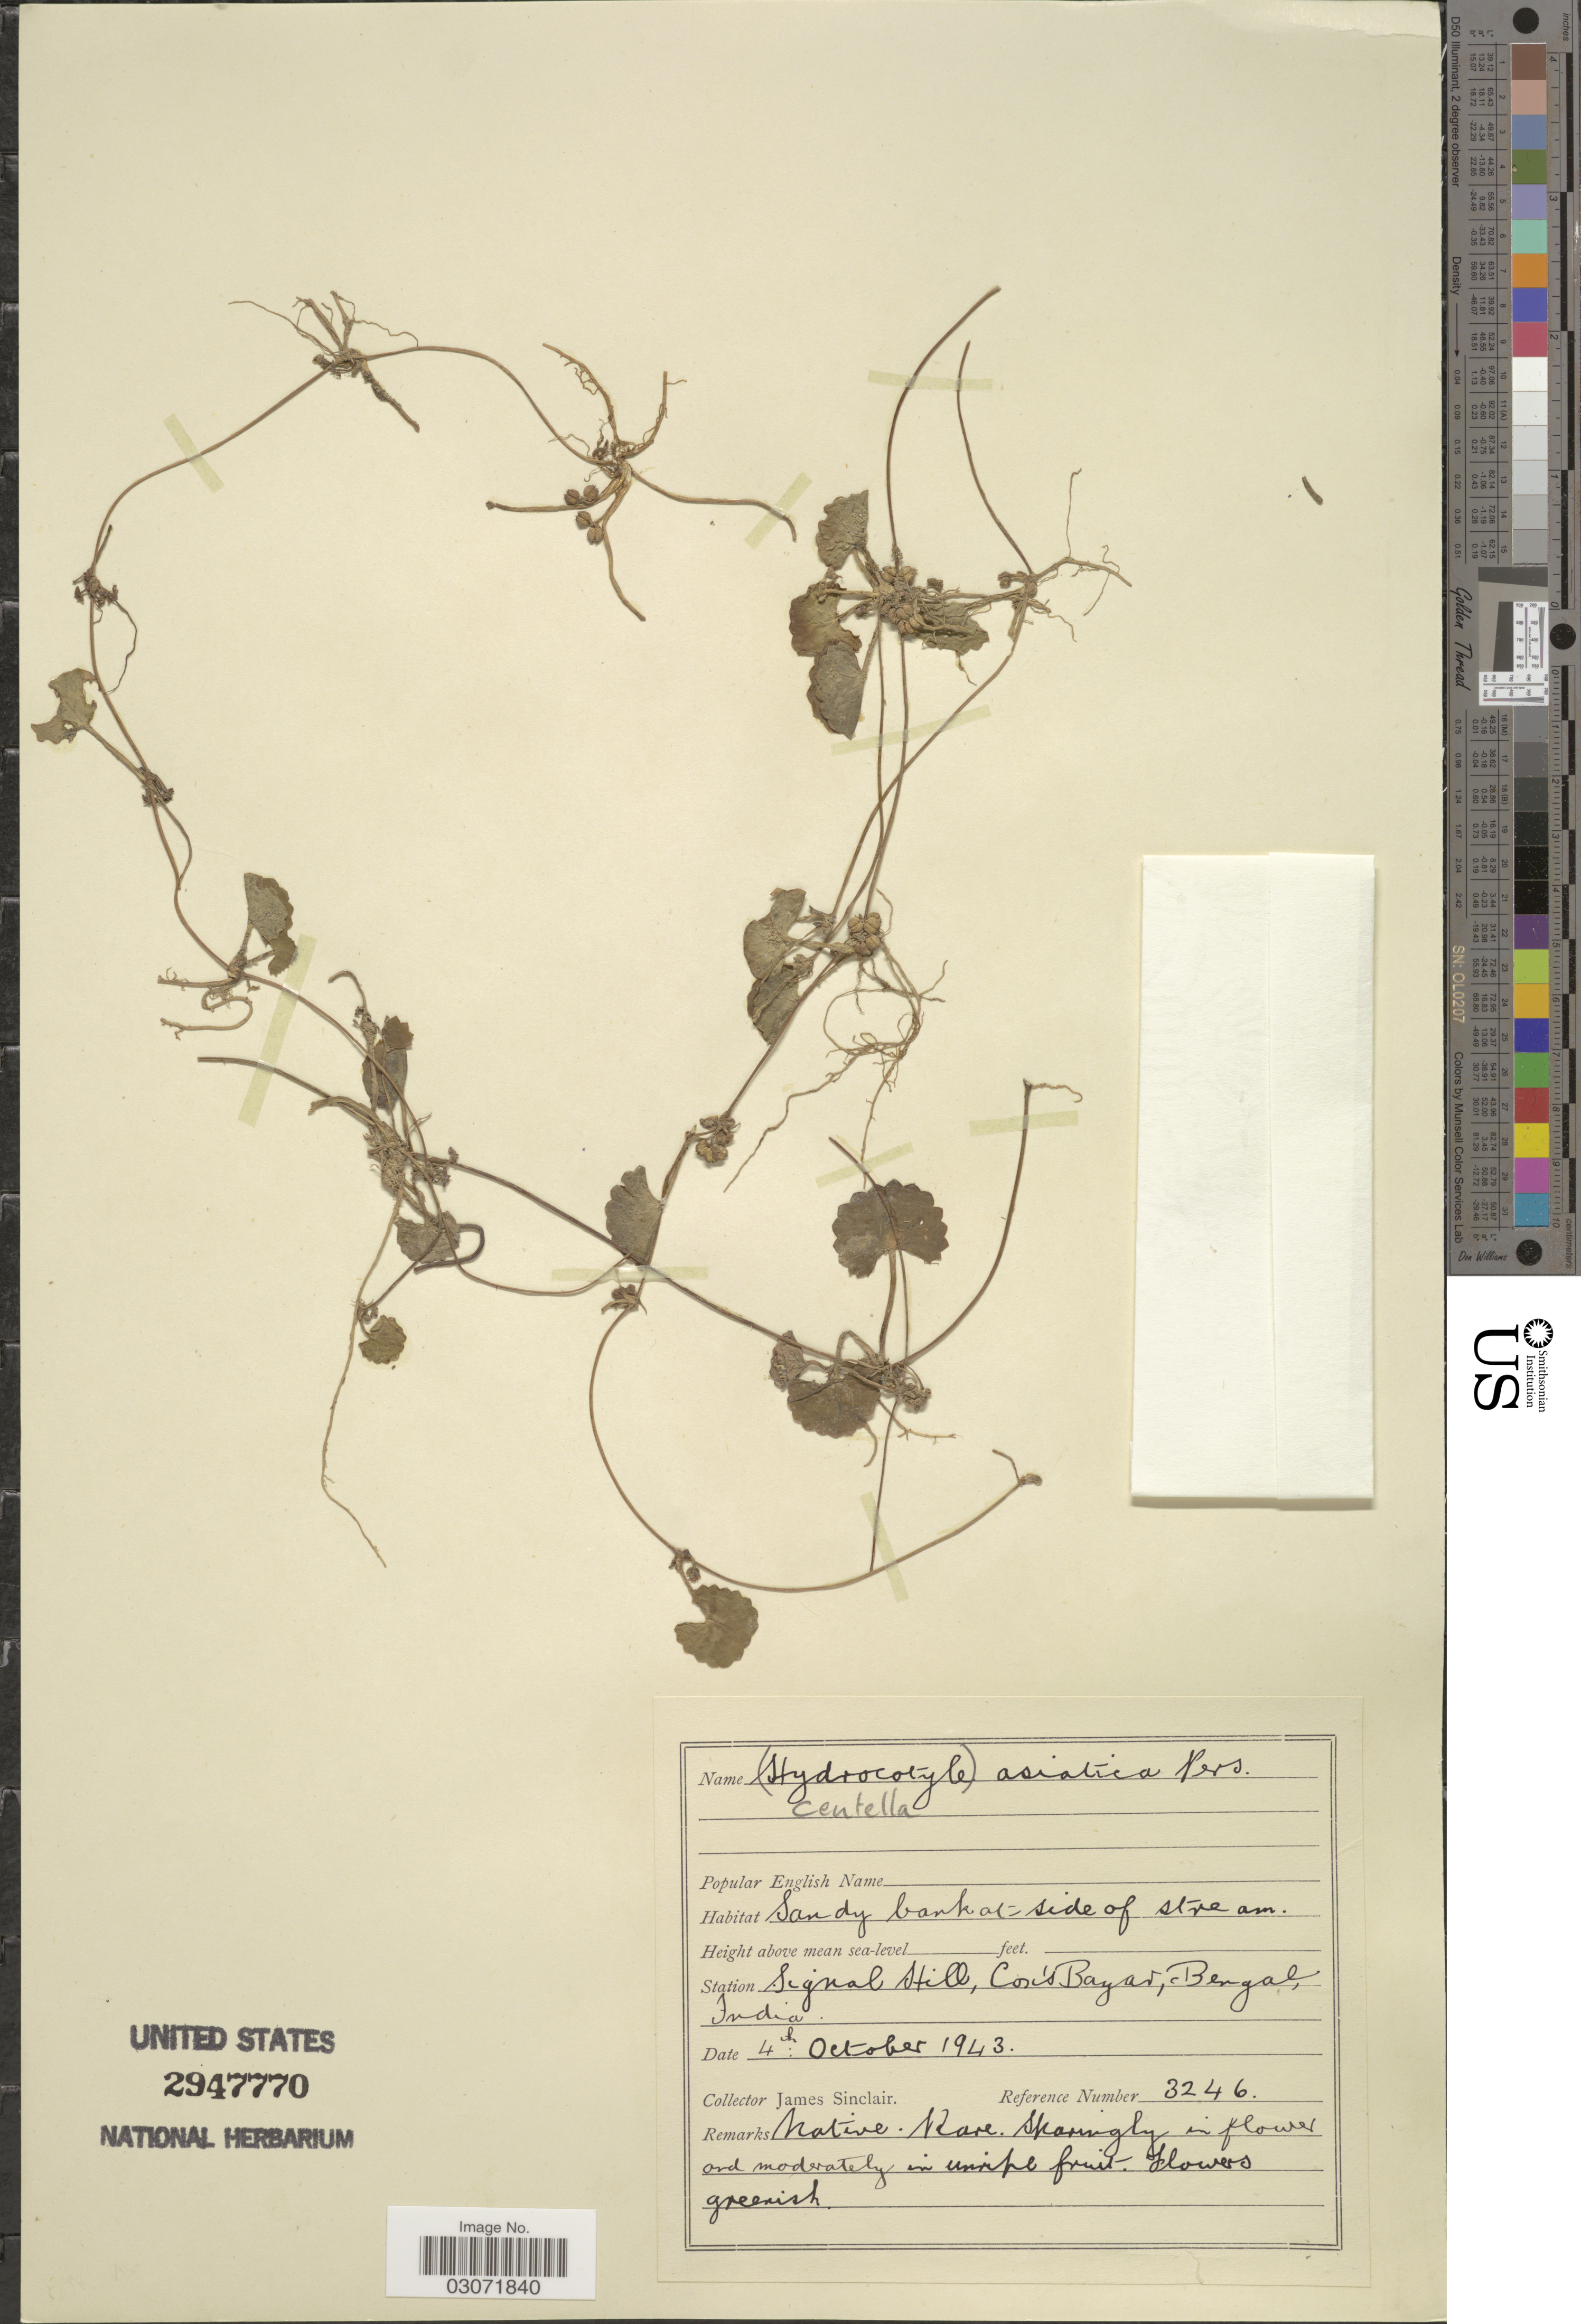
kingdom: Plantae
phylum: Tracheophyta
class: Magnoliopsida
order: Apiales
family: Apiaceae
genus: Centella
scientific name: Centella asiatica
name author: (L.) Urb.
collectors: J. Sinclair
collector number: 3246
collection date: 1943-10-04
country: Bangladesh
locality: Signal Still, Cox's Bazar, Bengal.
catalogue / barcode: US 2947770